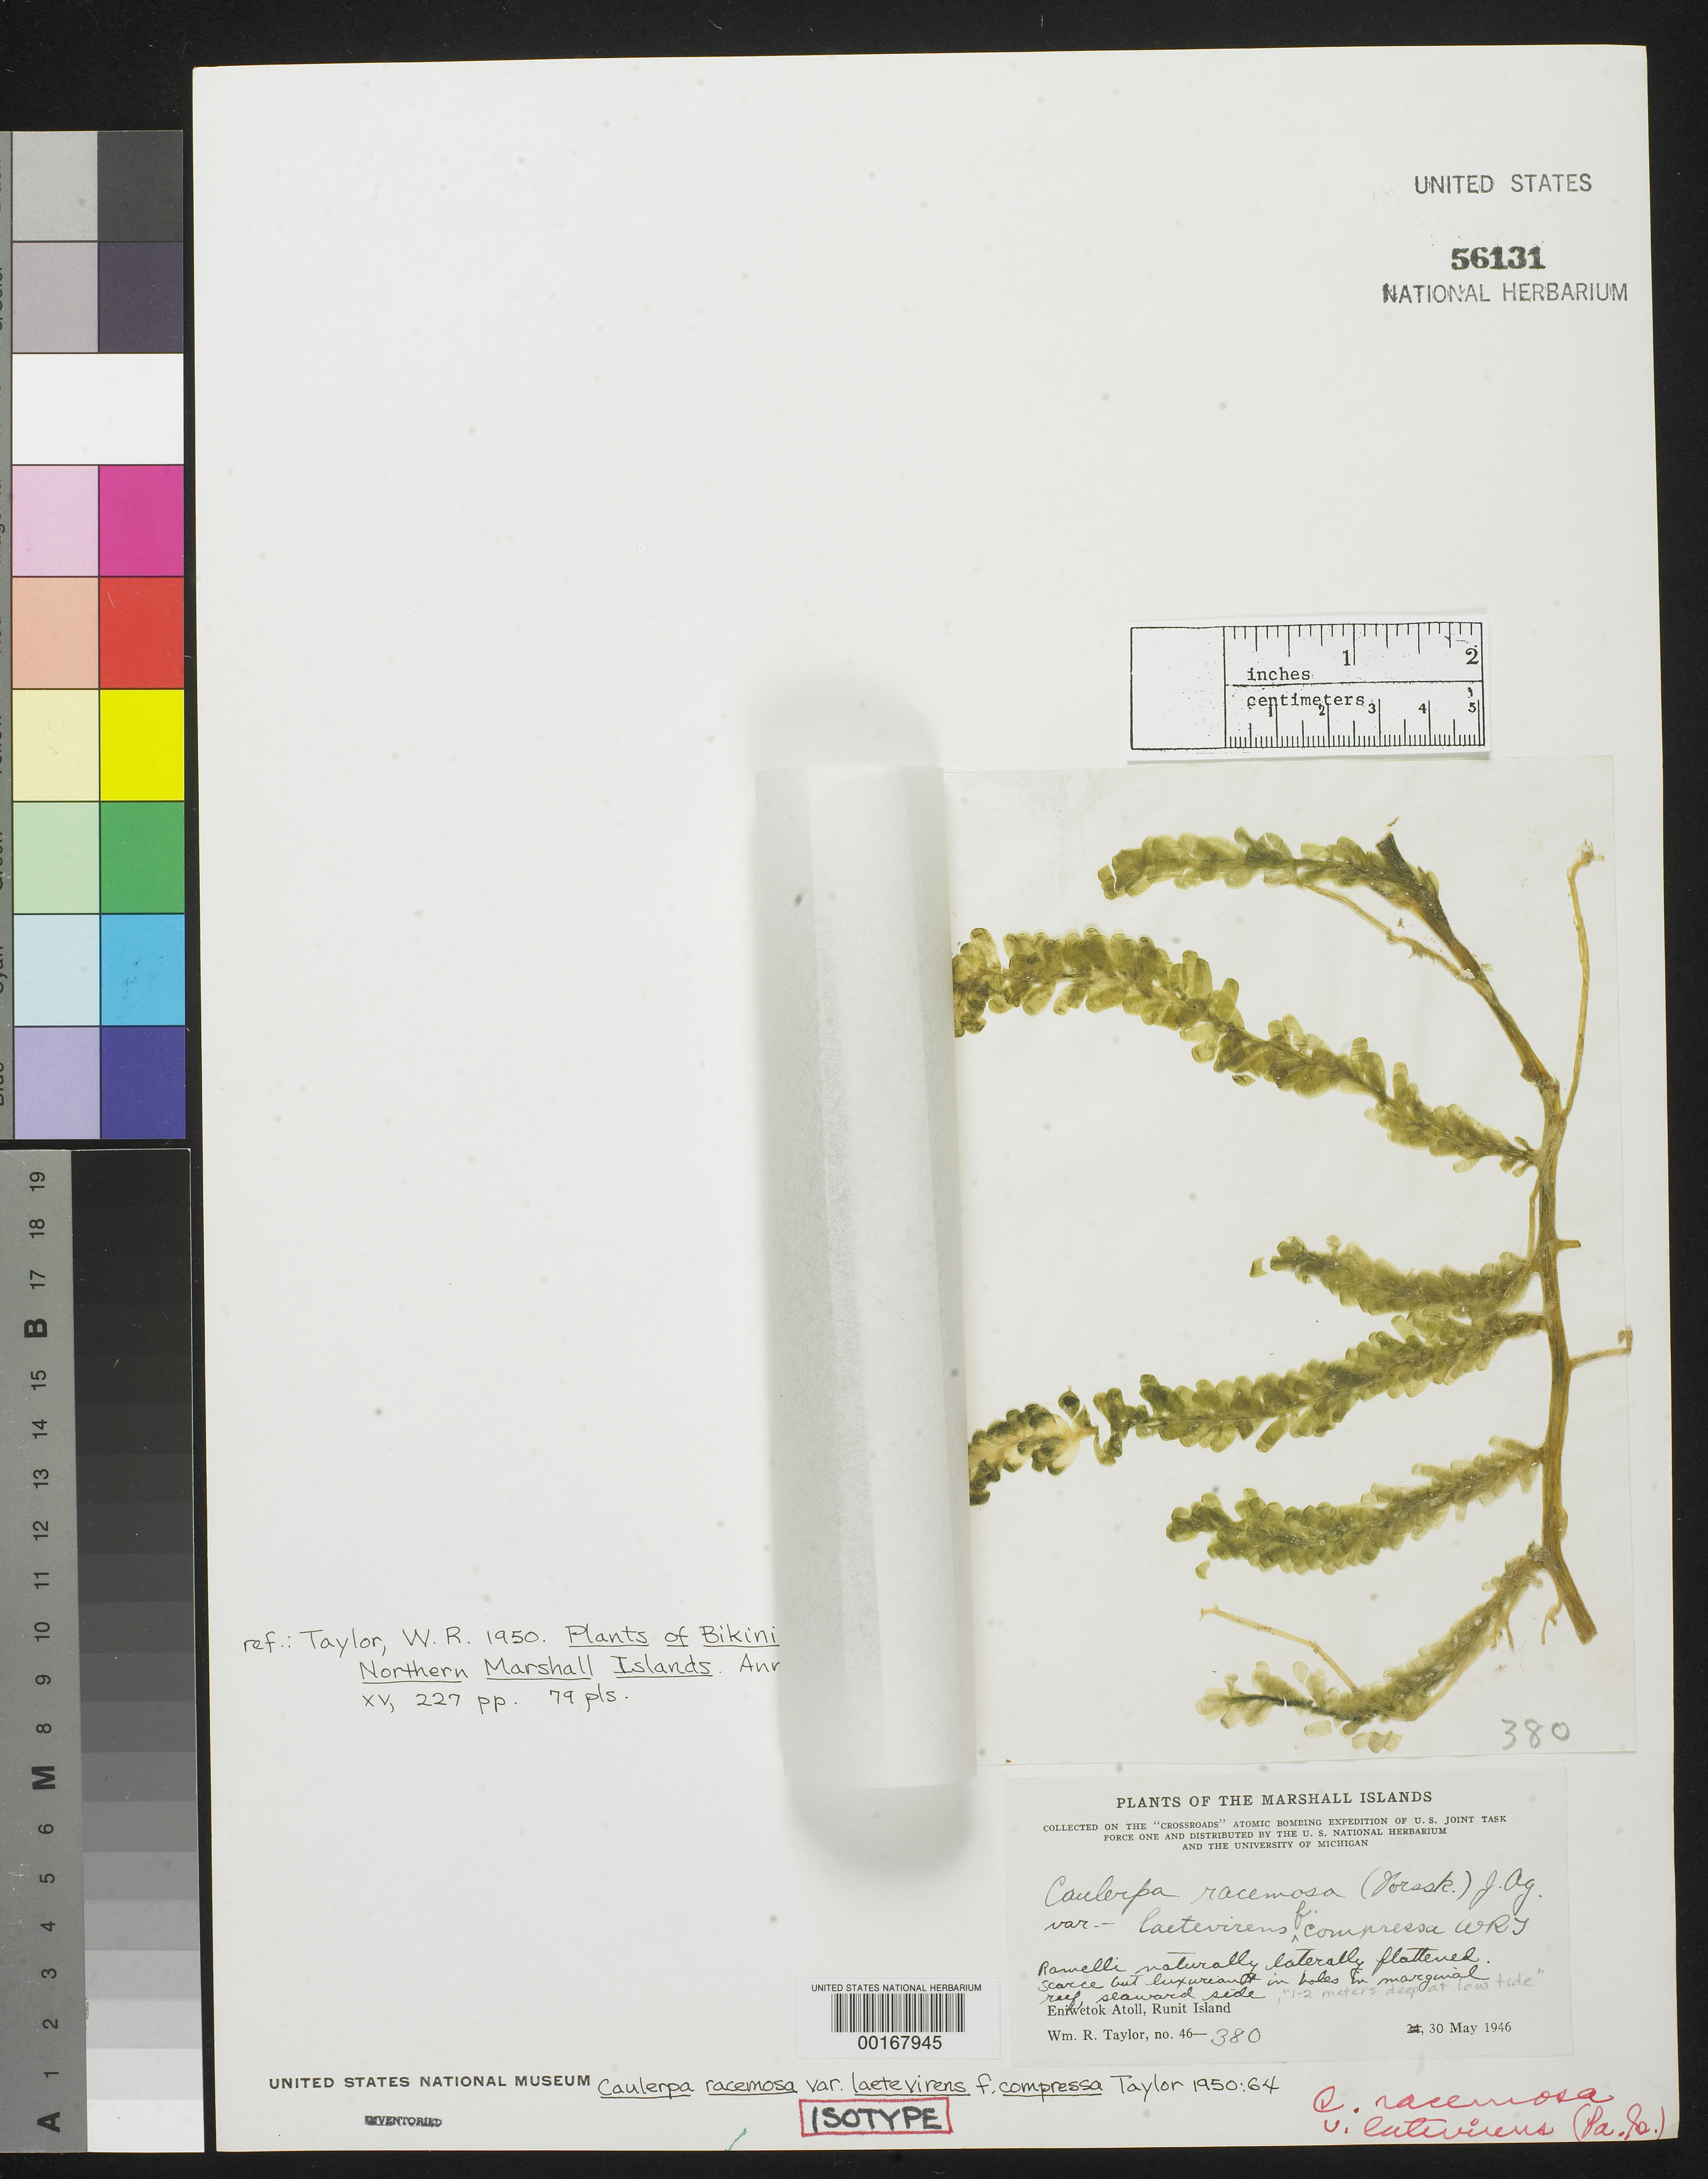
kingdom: Plantae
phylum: Chlorophyta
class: Ulvophyceae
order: Bryopsidales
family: Caulerpaceae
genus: Caulerpa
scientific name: Caulerpa racemosa var. laetevirens forma compressa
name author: W.R. Taylor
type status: Isotype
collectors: W. R. Taylor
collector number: WRT 46-380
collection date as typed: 30 May 1946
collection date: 1946-05-30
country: Marshall Islands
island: Enewetak [Eniwetok] Atoll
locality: Runit Islet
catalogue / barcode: US 56131